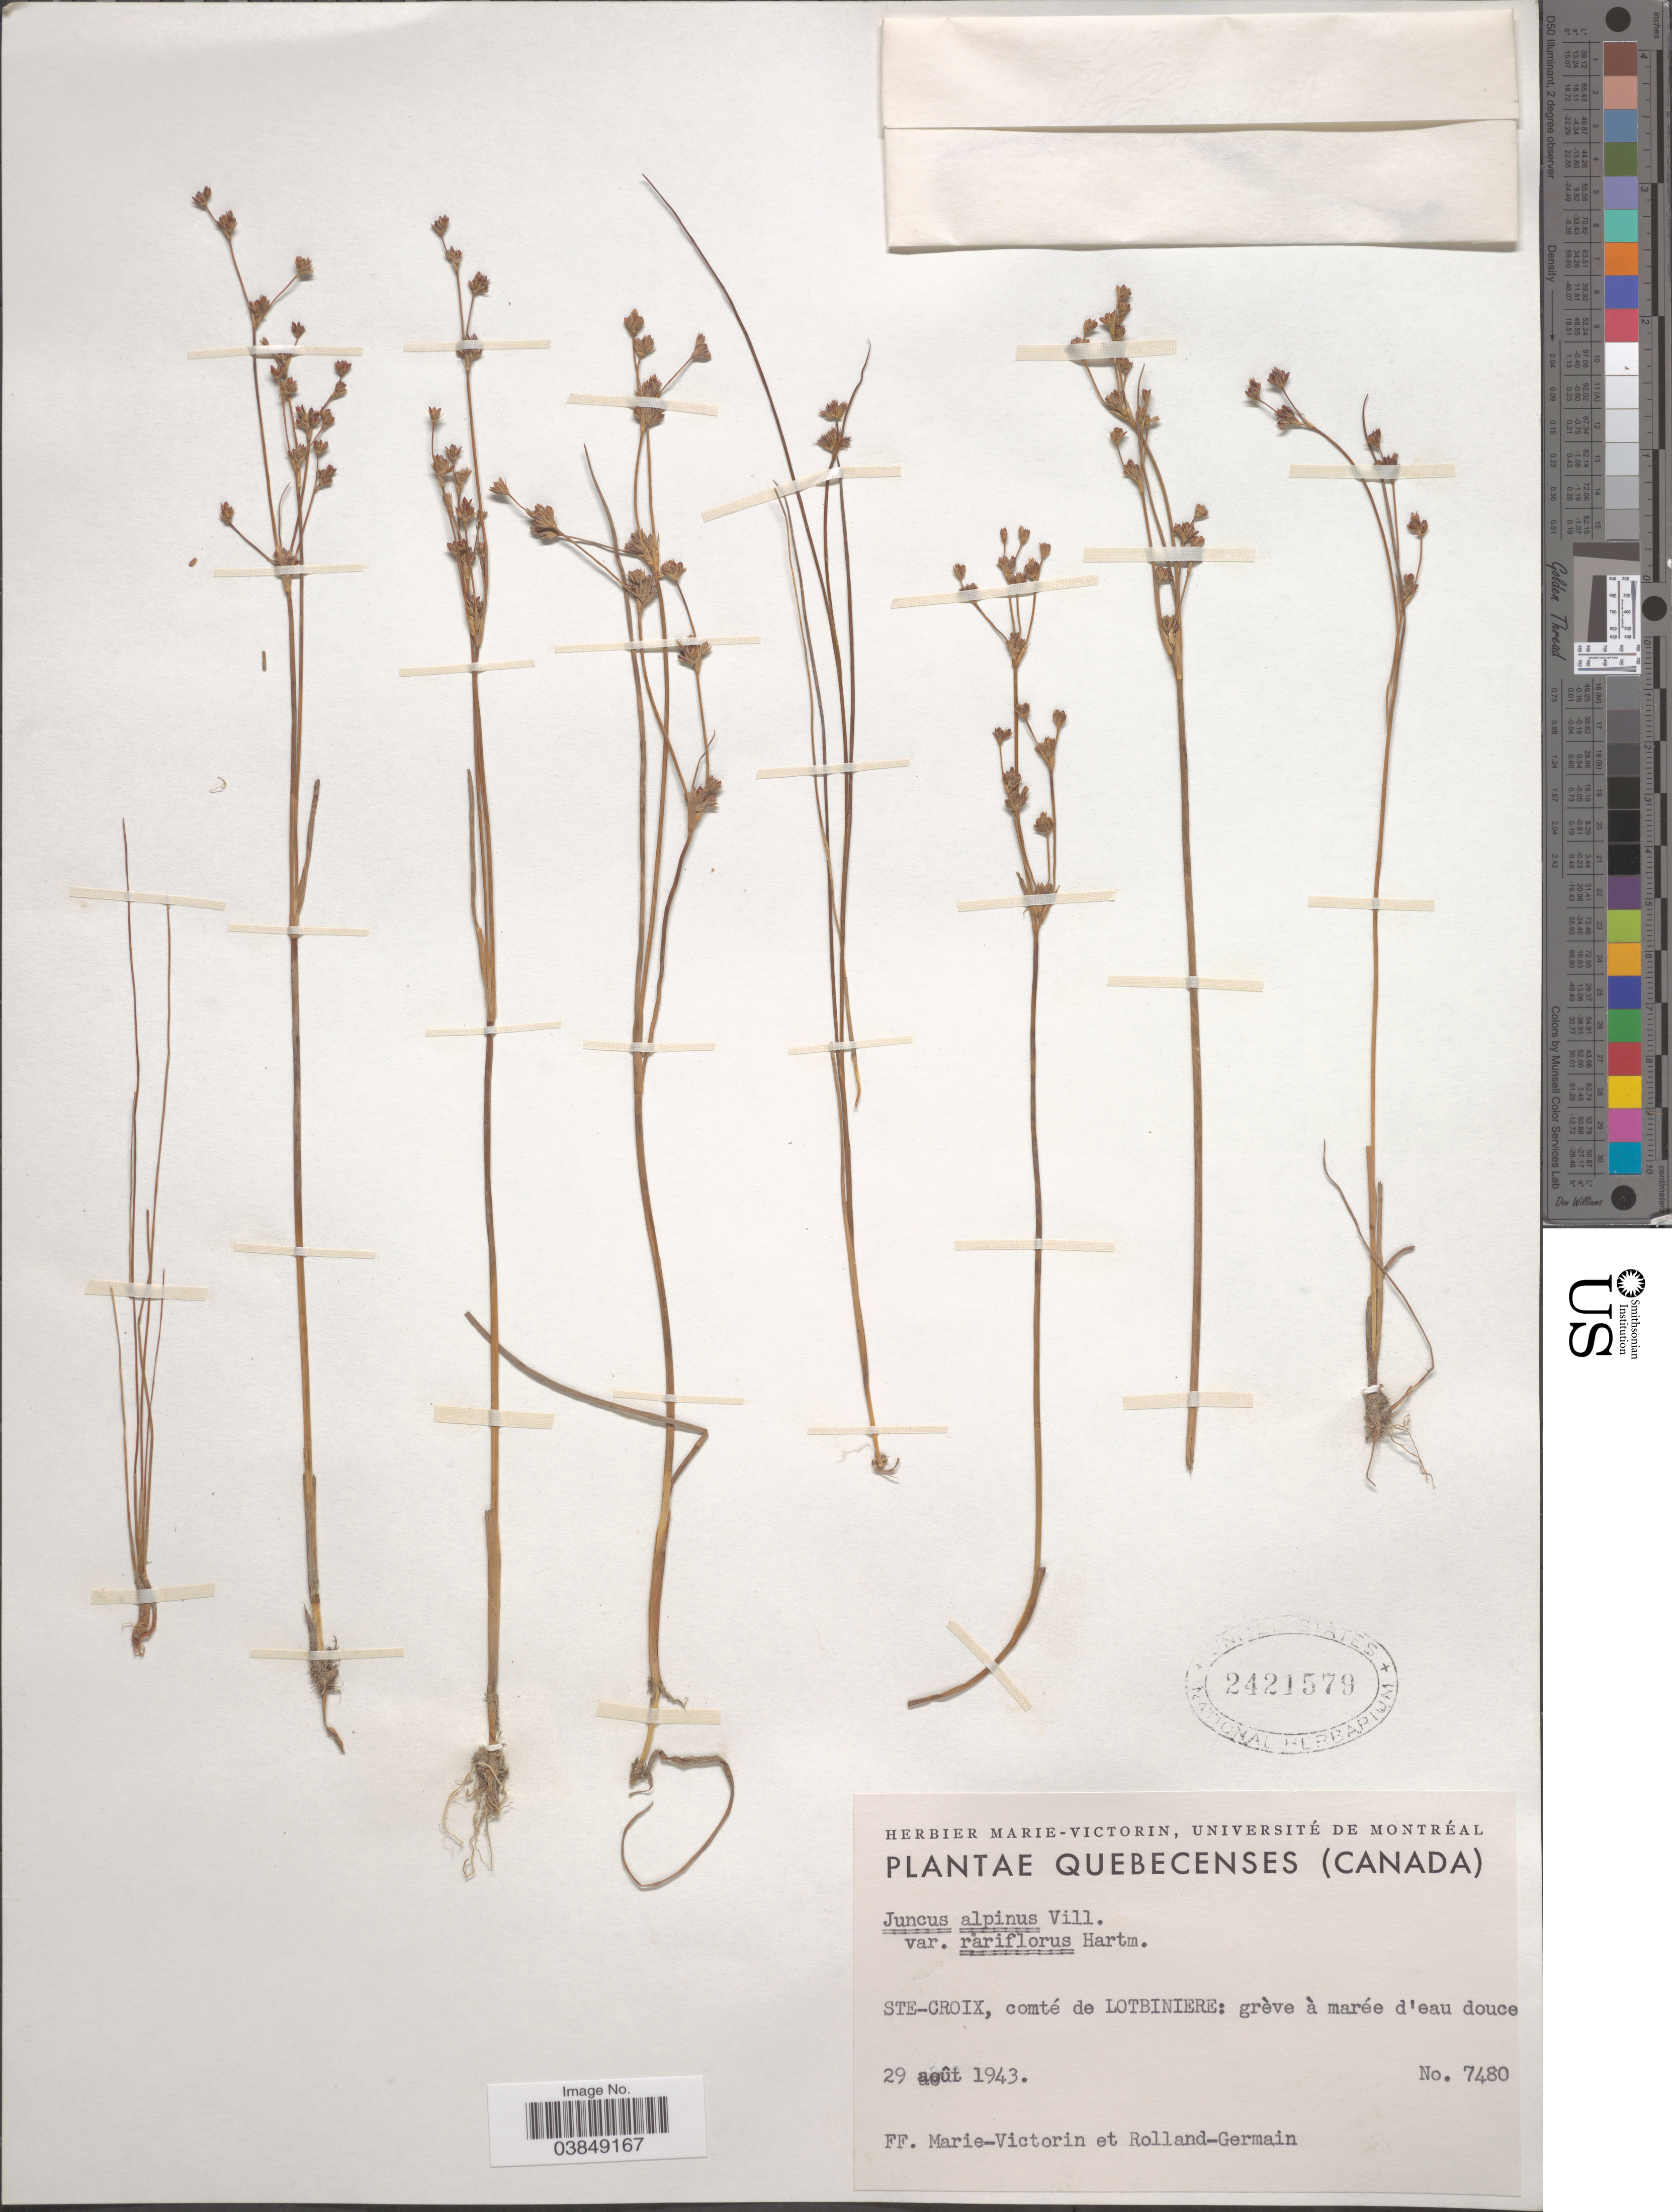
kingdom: Plantae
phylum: Tracheophyta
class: Liliopsida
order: Poales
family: Juncaceae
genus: Juncus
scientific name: Juncus alpinus var. rariflorus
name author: (Hartm.) Hartm.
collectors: F. Marie-Victorin & Rolland-Germain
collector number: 7480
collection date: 1943-08-29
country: Canada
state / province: Quebec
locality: Ste-Croix, comté de Lotbiniere: grève à marée d'eau douce.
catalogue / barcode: US 2421579